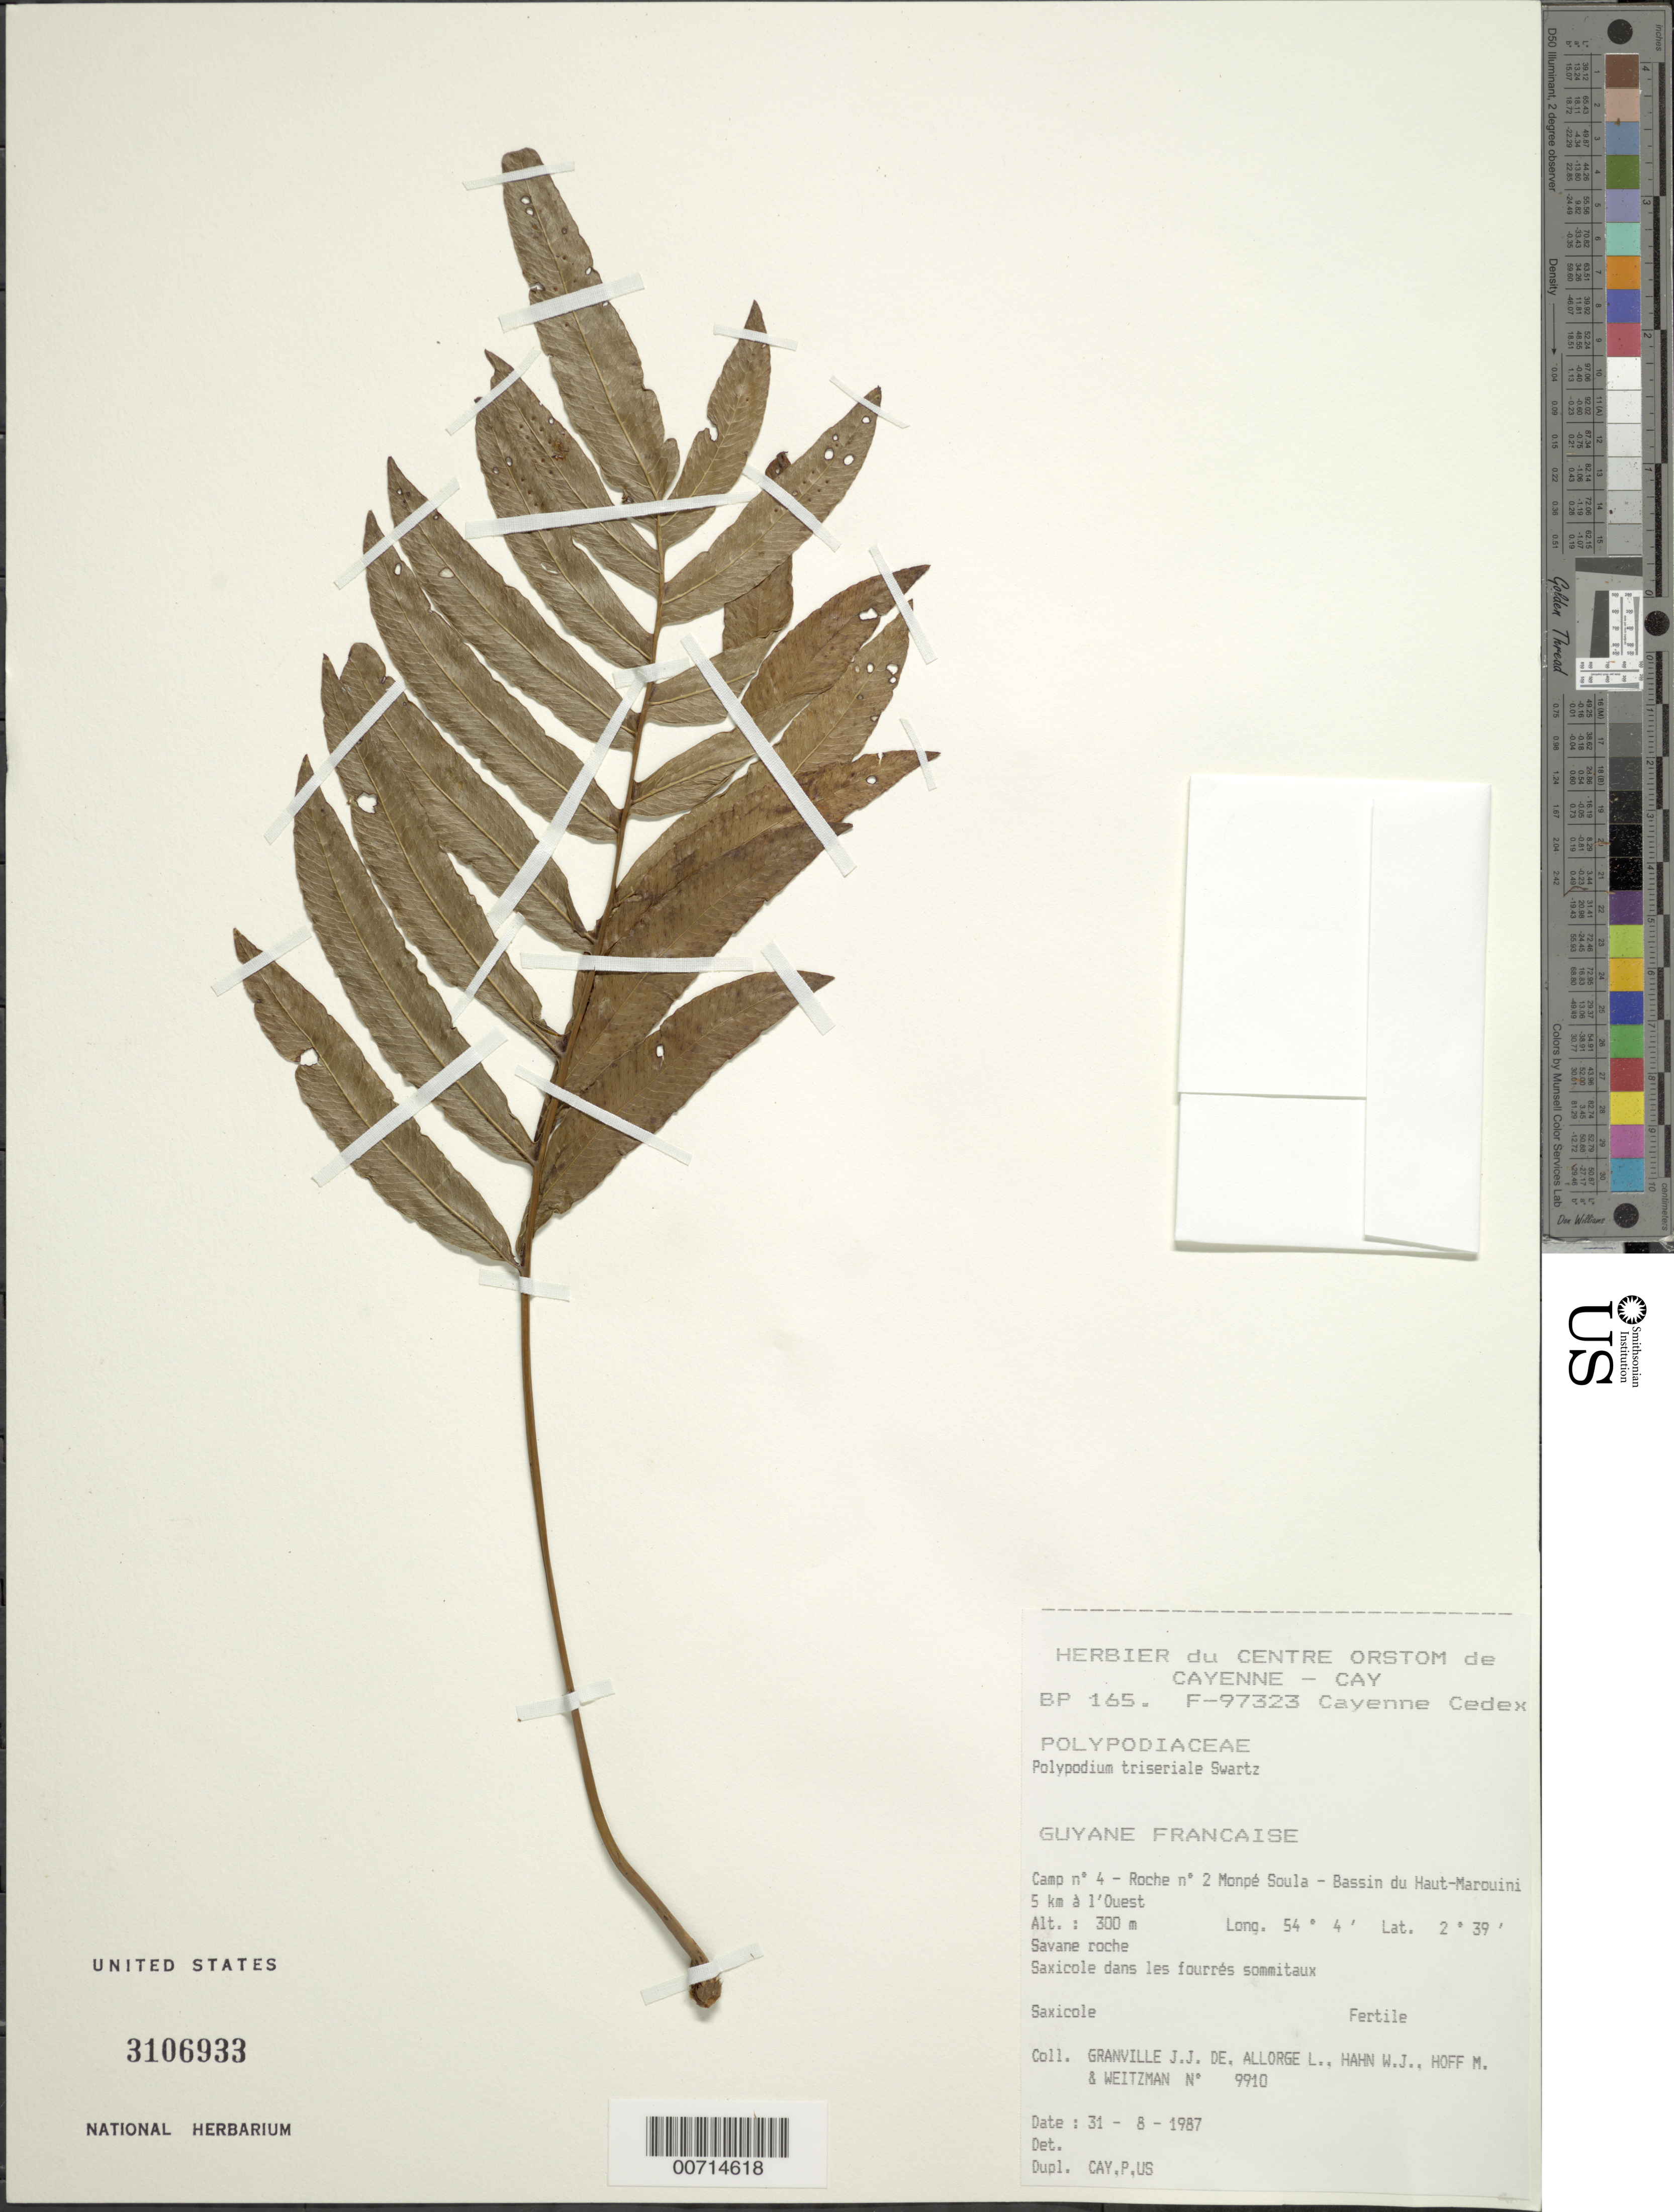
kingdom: Plantae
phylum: Tracheophyta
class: Polypodiopsida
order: Polypodiales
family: Polypodiaceae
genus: Serpocaulon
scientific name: Serpocaulon attenuatum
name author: (Humb. & Bonpl. ex Willd.) A.R. Sm.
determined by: Boudrie, M.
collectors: J.-J. de Granville, L. Allorge, W. J. Hahn, M. Hoff & A. L. Weitzman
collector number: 9910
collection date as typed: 31-Aug-87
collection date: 1987-08-31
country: French Guiana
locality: Monpé Soula, Camp #4, Bassin du Haut-Marouini, 5 km to W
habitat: Rocky savanna; thickets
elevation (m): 300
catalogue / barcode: US 3106933